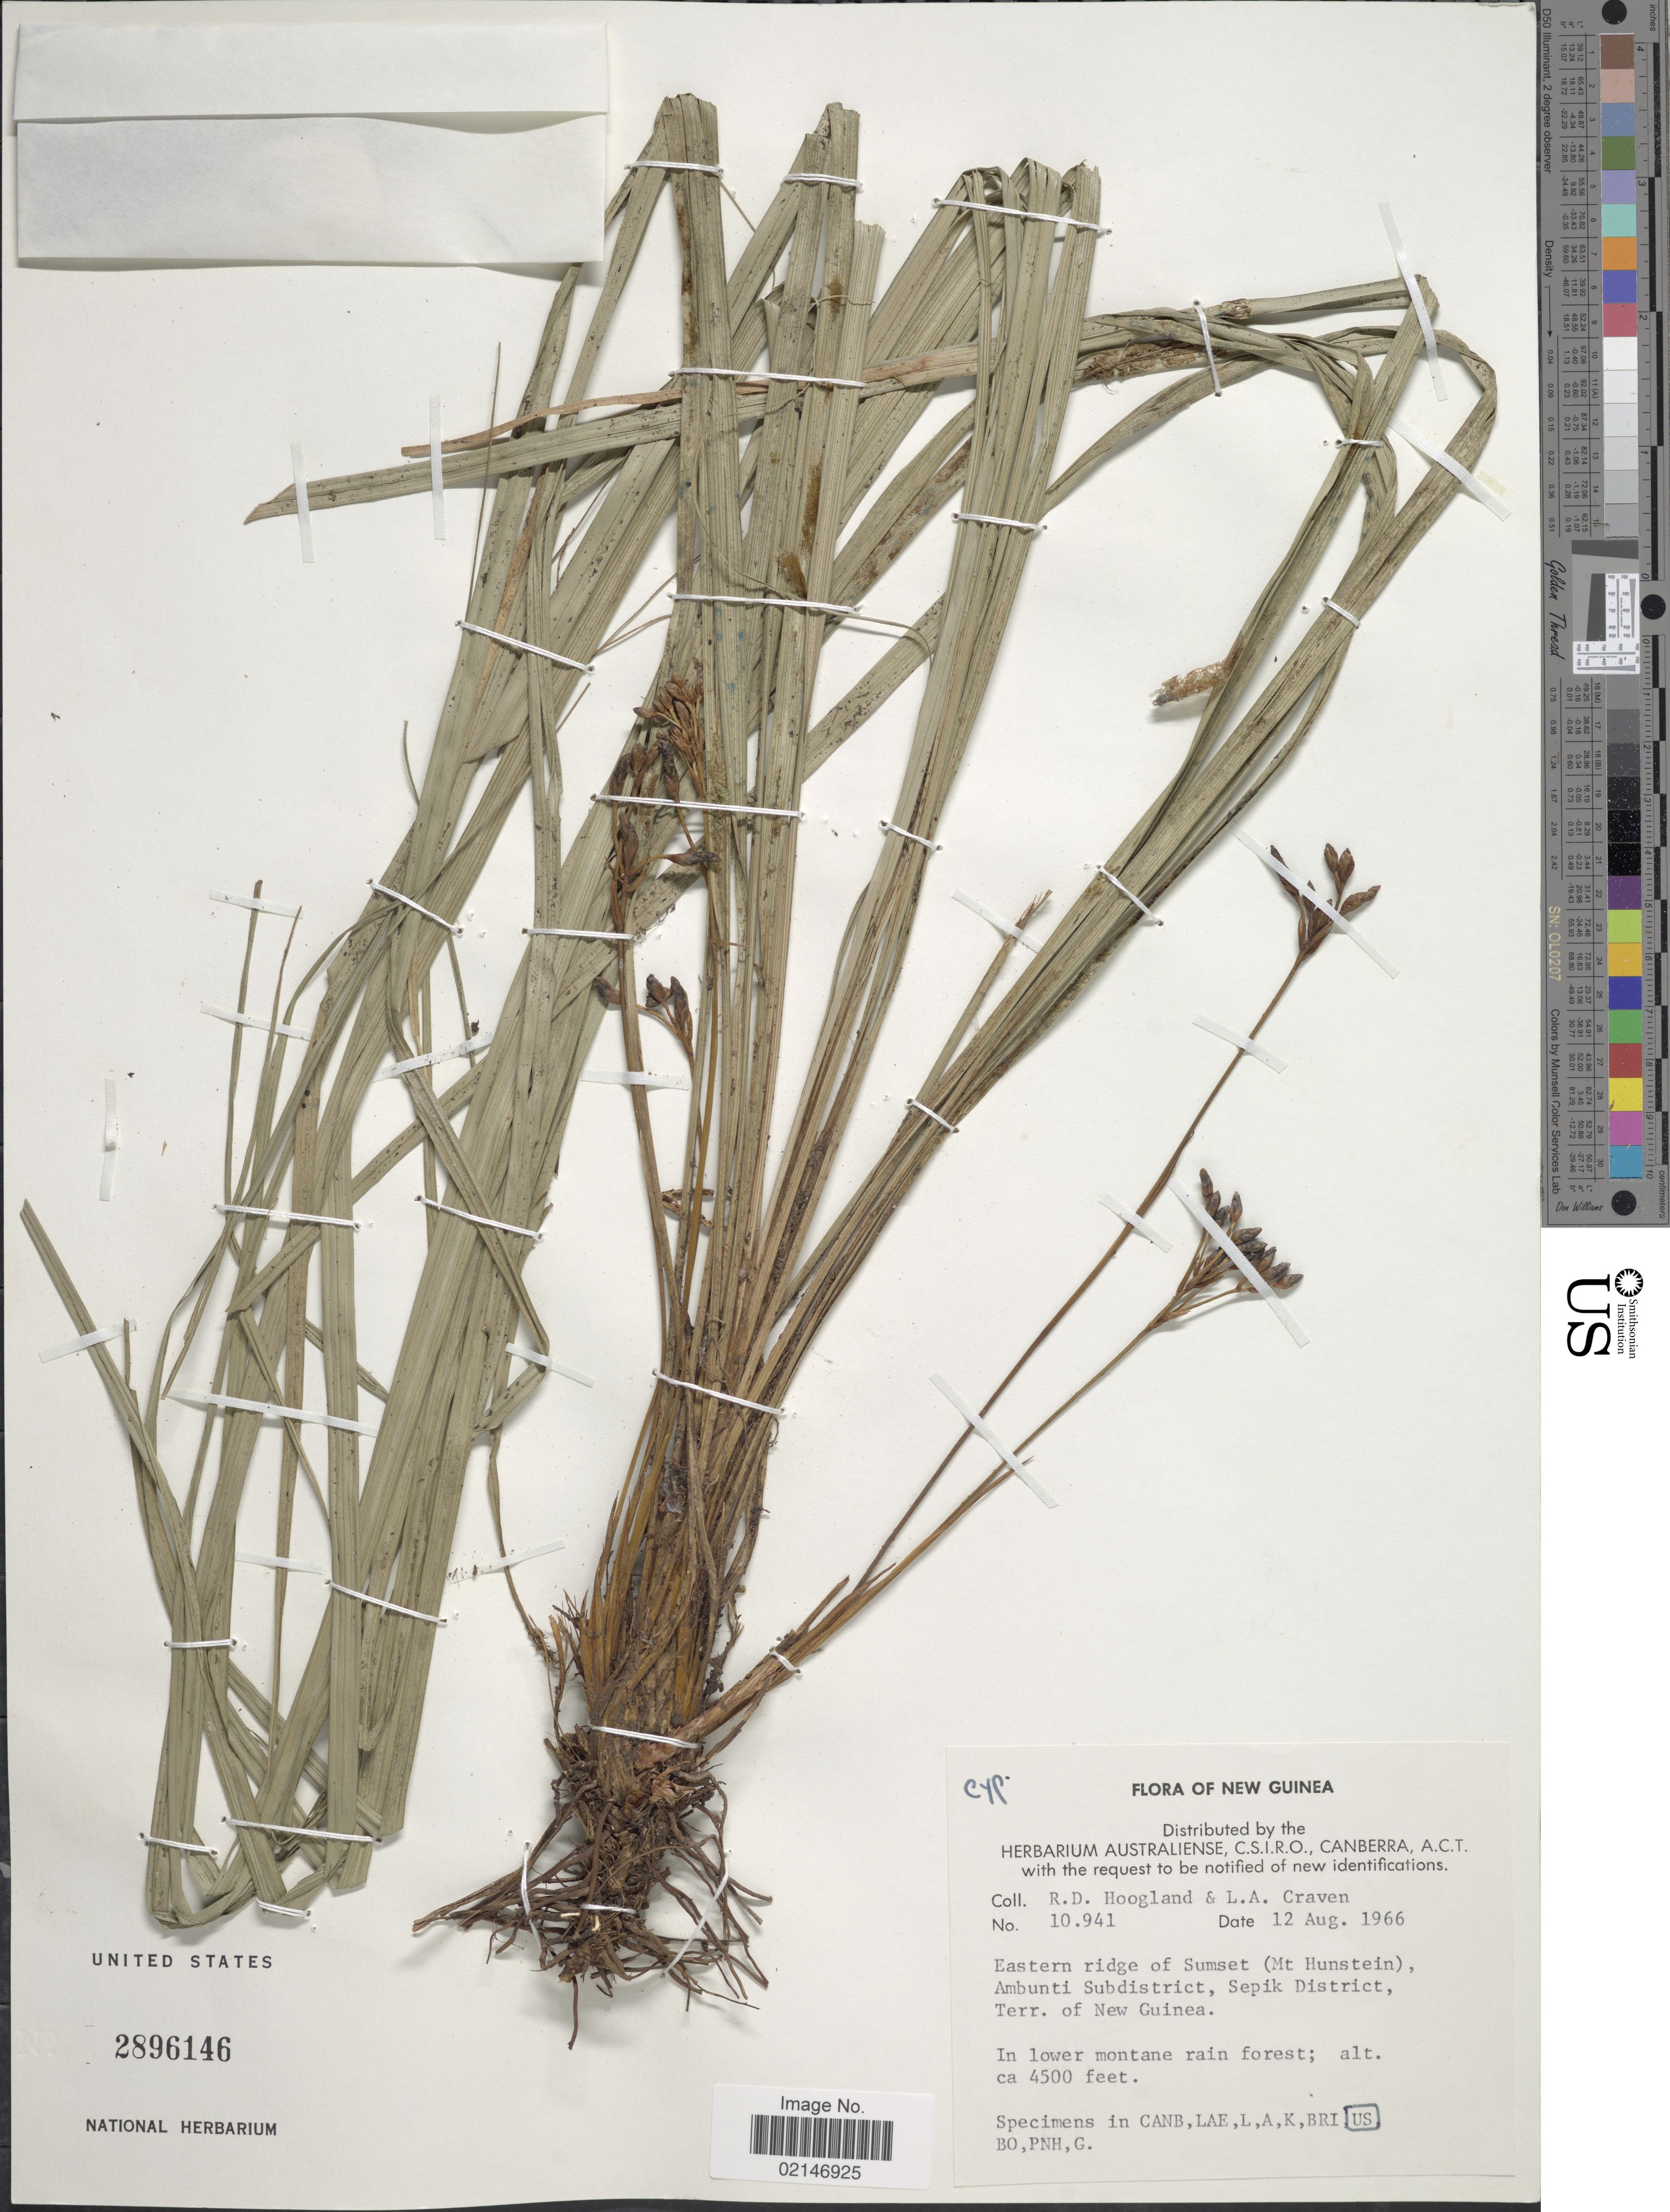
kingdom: Plantae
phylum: Tracheophyta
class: Liliopsida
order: Poales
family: Cyperaceae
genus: Paramapania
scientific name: Paramapania parvibractea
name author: (C.B. Clarke) Uittien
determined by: Goetghebeur, P.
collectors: R. D. Hoogland & L. A. Craven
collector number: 10941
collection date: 1966-08-12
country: Papua New Guinea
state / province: East Sepik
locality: New Guinea, Eastern ridge Sumset (Mt. Hunstein), Ambunti Subdistrict, Sepik District, Terr. of New Guinea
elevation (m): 1372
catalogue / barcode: US 2896146